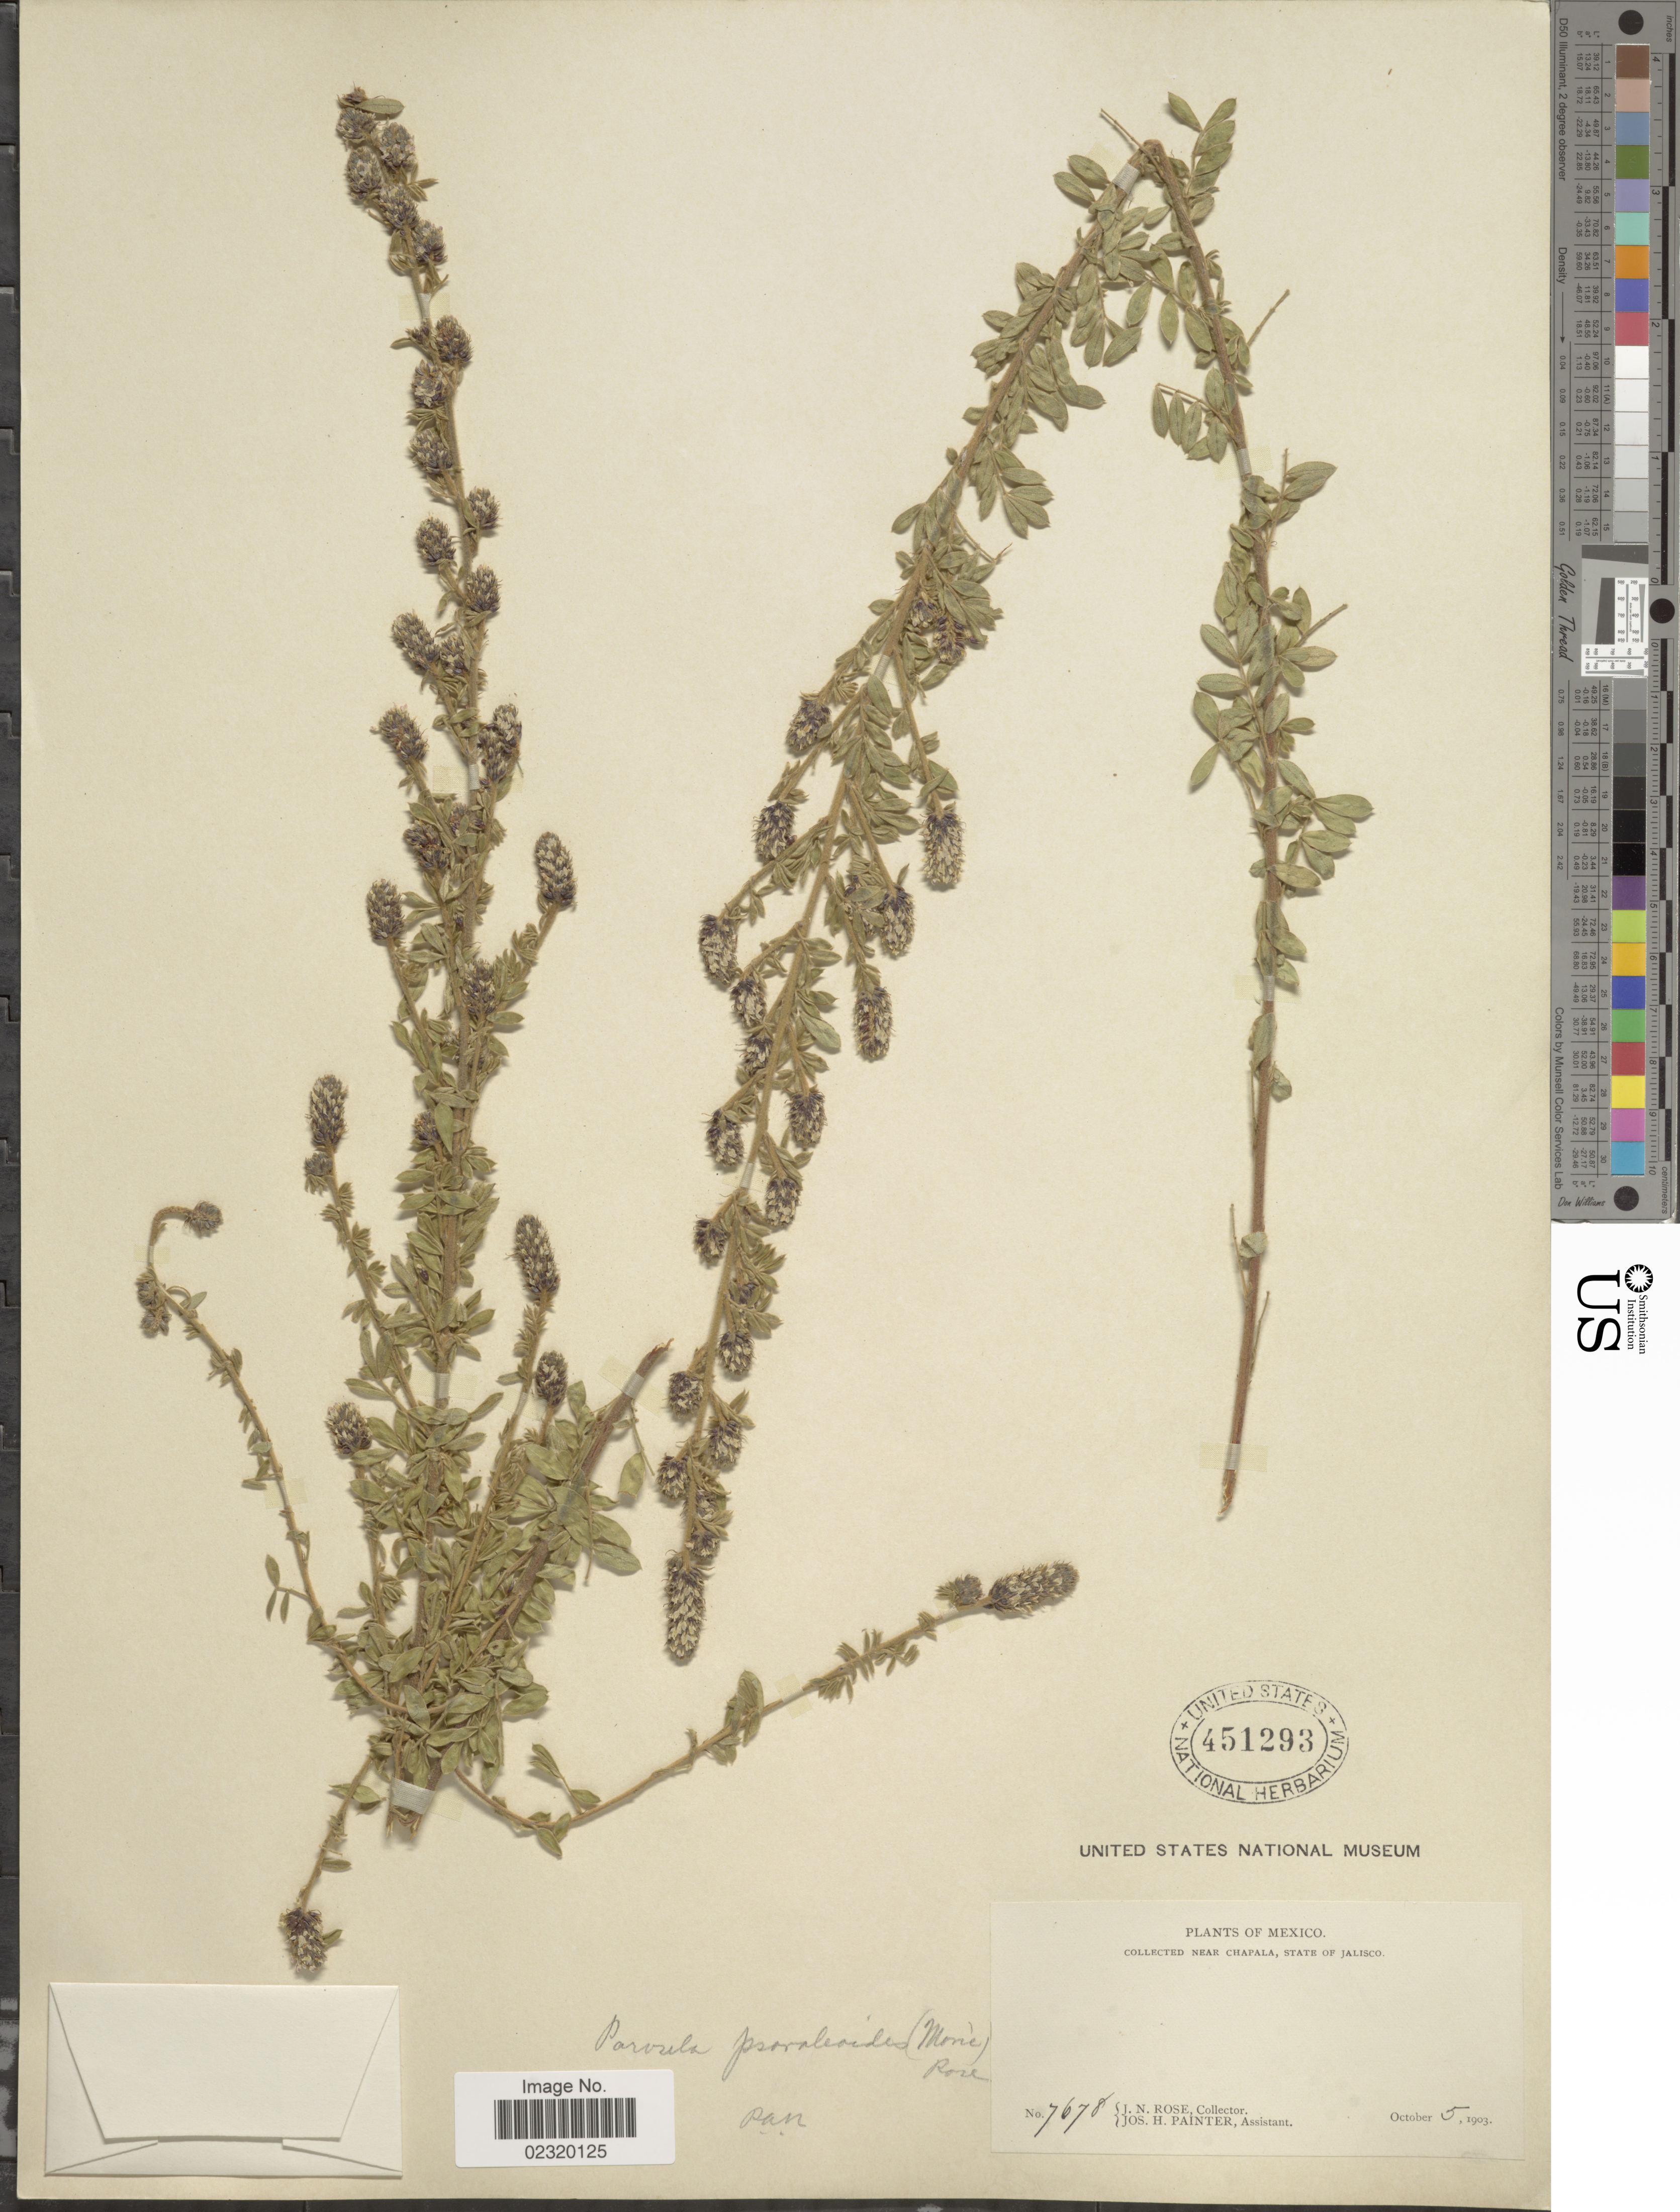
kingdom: Plantae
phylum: Tracheophyta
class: Magnoliopsida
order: Fabales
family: Fabaceae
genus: Dalea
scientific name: Dalea tomentosa var. psoraleoides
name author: (Moric.) Barneby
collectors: J. N. Rose & J. H. Painter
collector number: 7678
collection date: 1903-10-05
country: Mexico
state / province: Jalisco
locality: Near Chapala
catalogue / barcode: US 451293